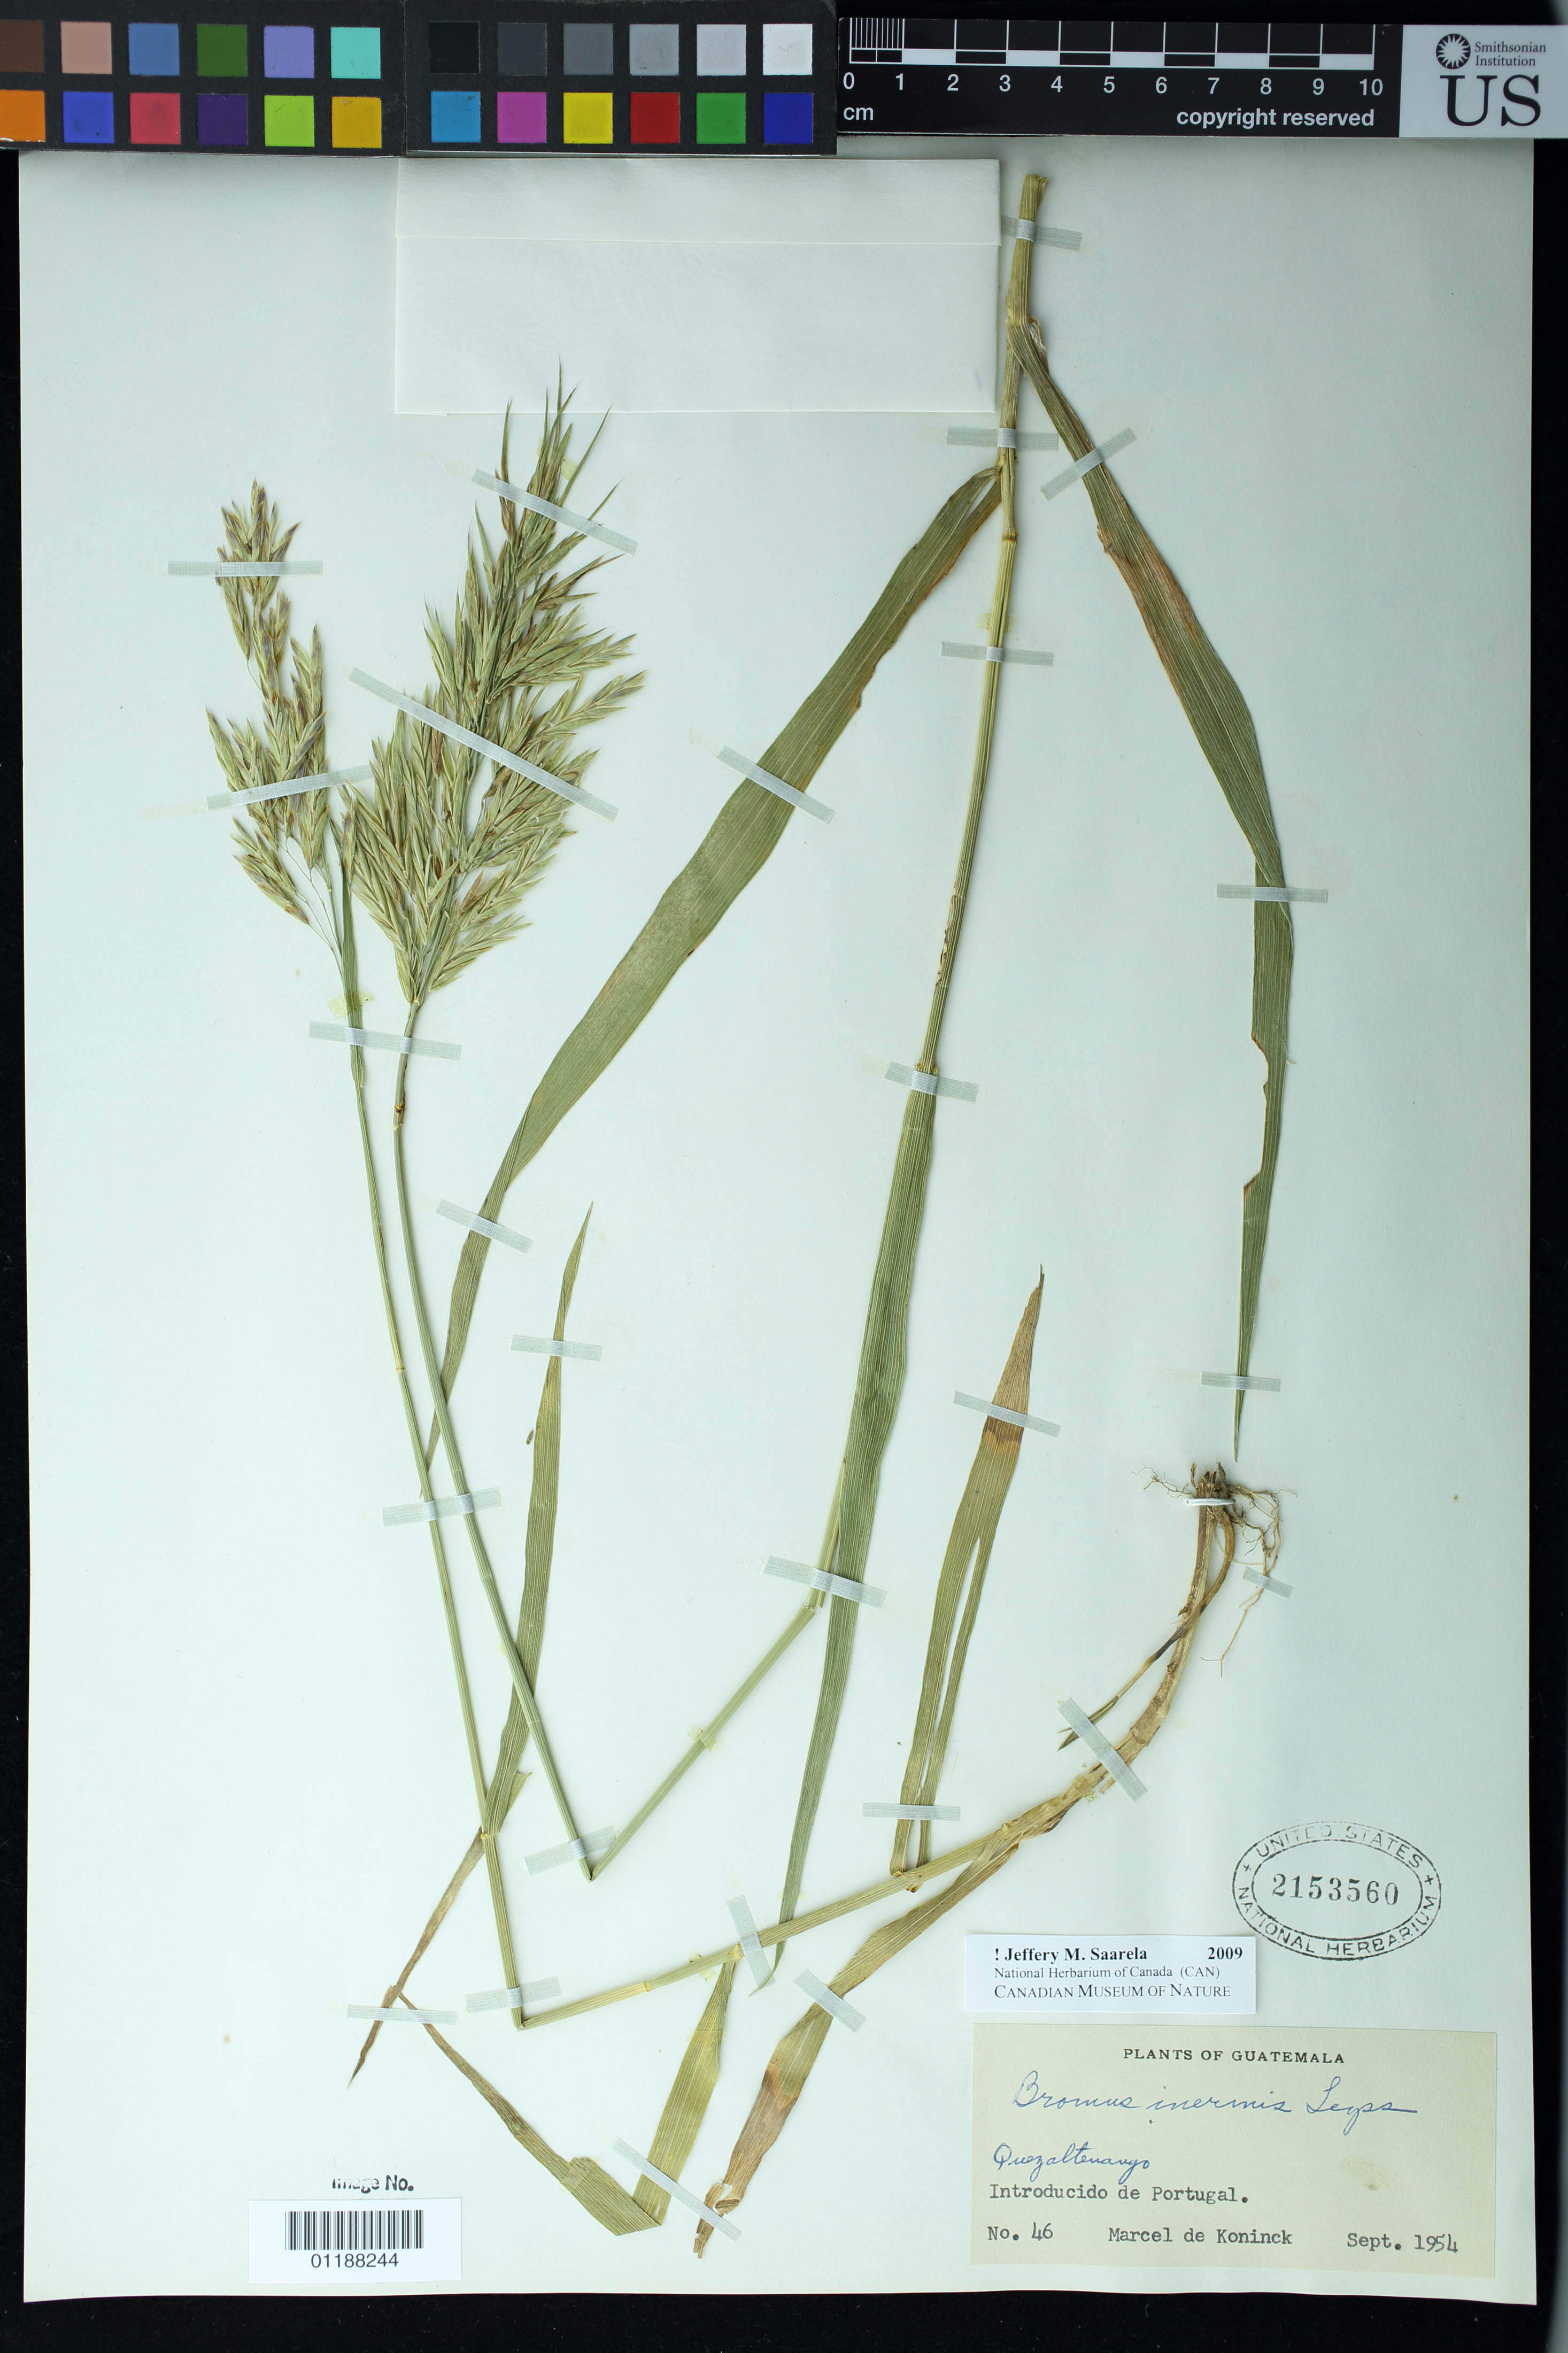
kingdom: Plantae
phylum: Tracheophyta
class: Liliopsida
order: Poales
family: Poaceae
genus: Bromus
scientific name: Bromus inermis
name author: Leyss.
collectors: M. Koninck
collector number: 46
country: Guatemala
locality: Quezaltenango, introduced from Portugal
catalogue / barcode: US 213560